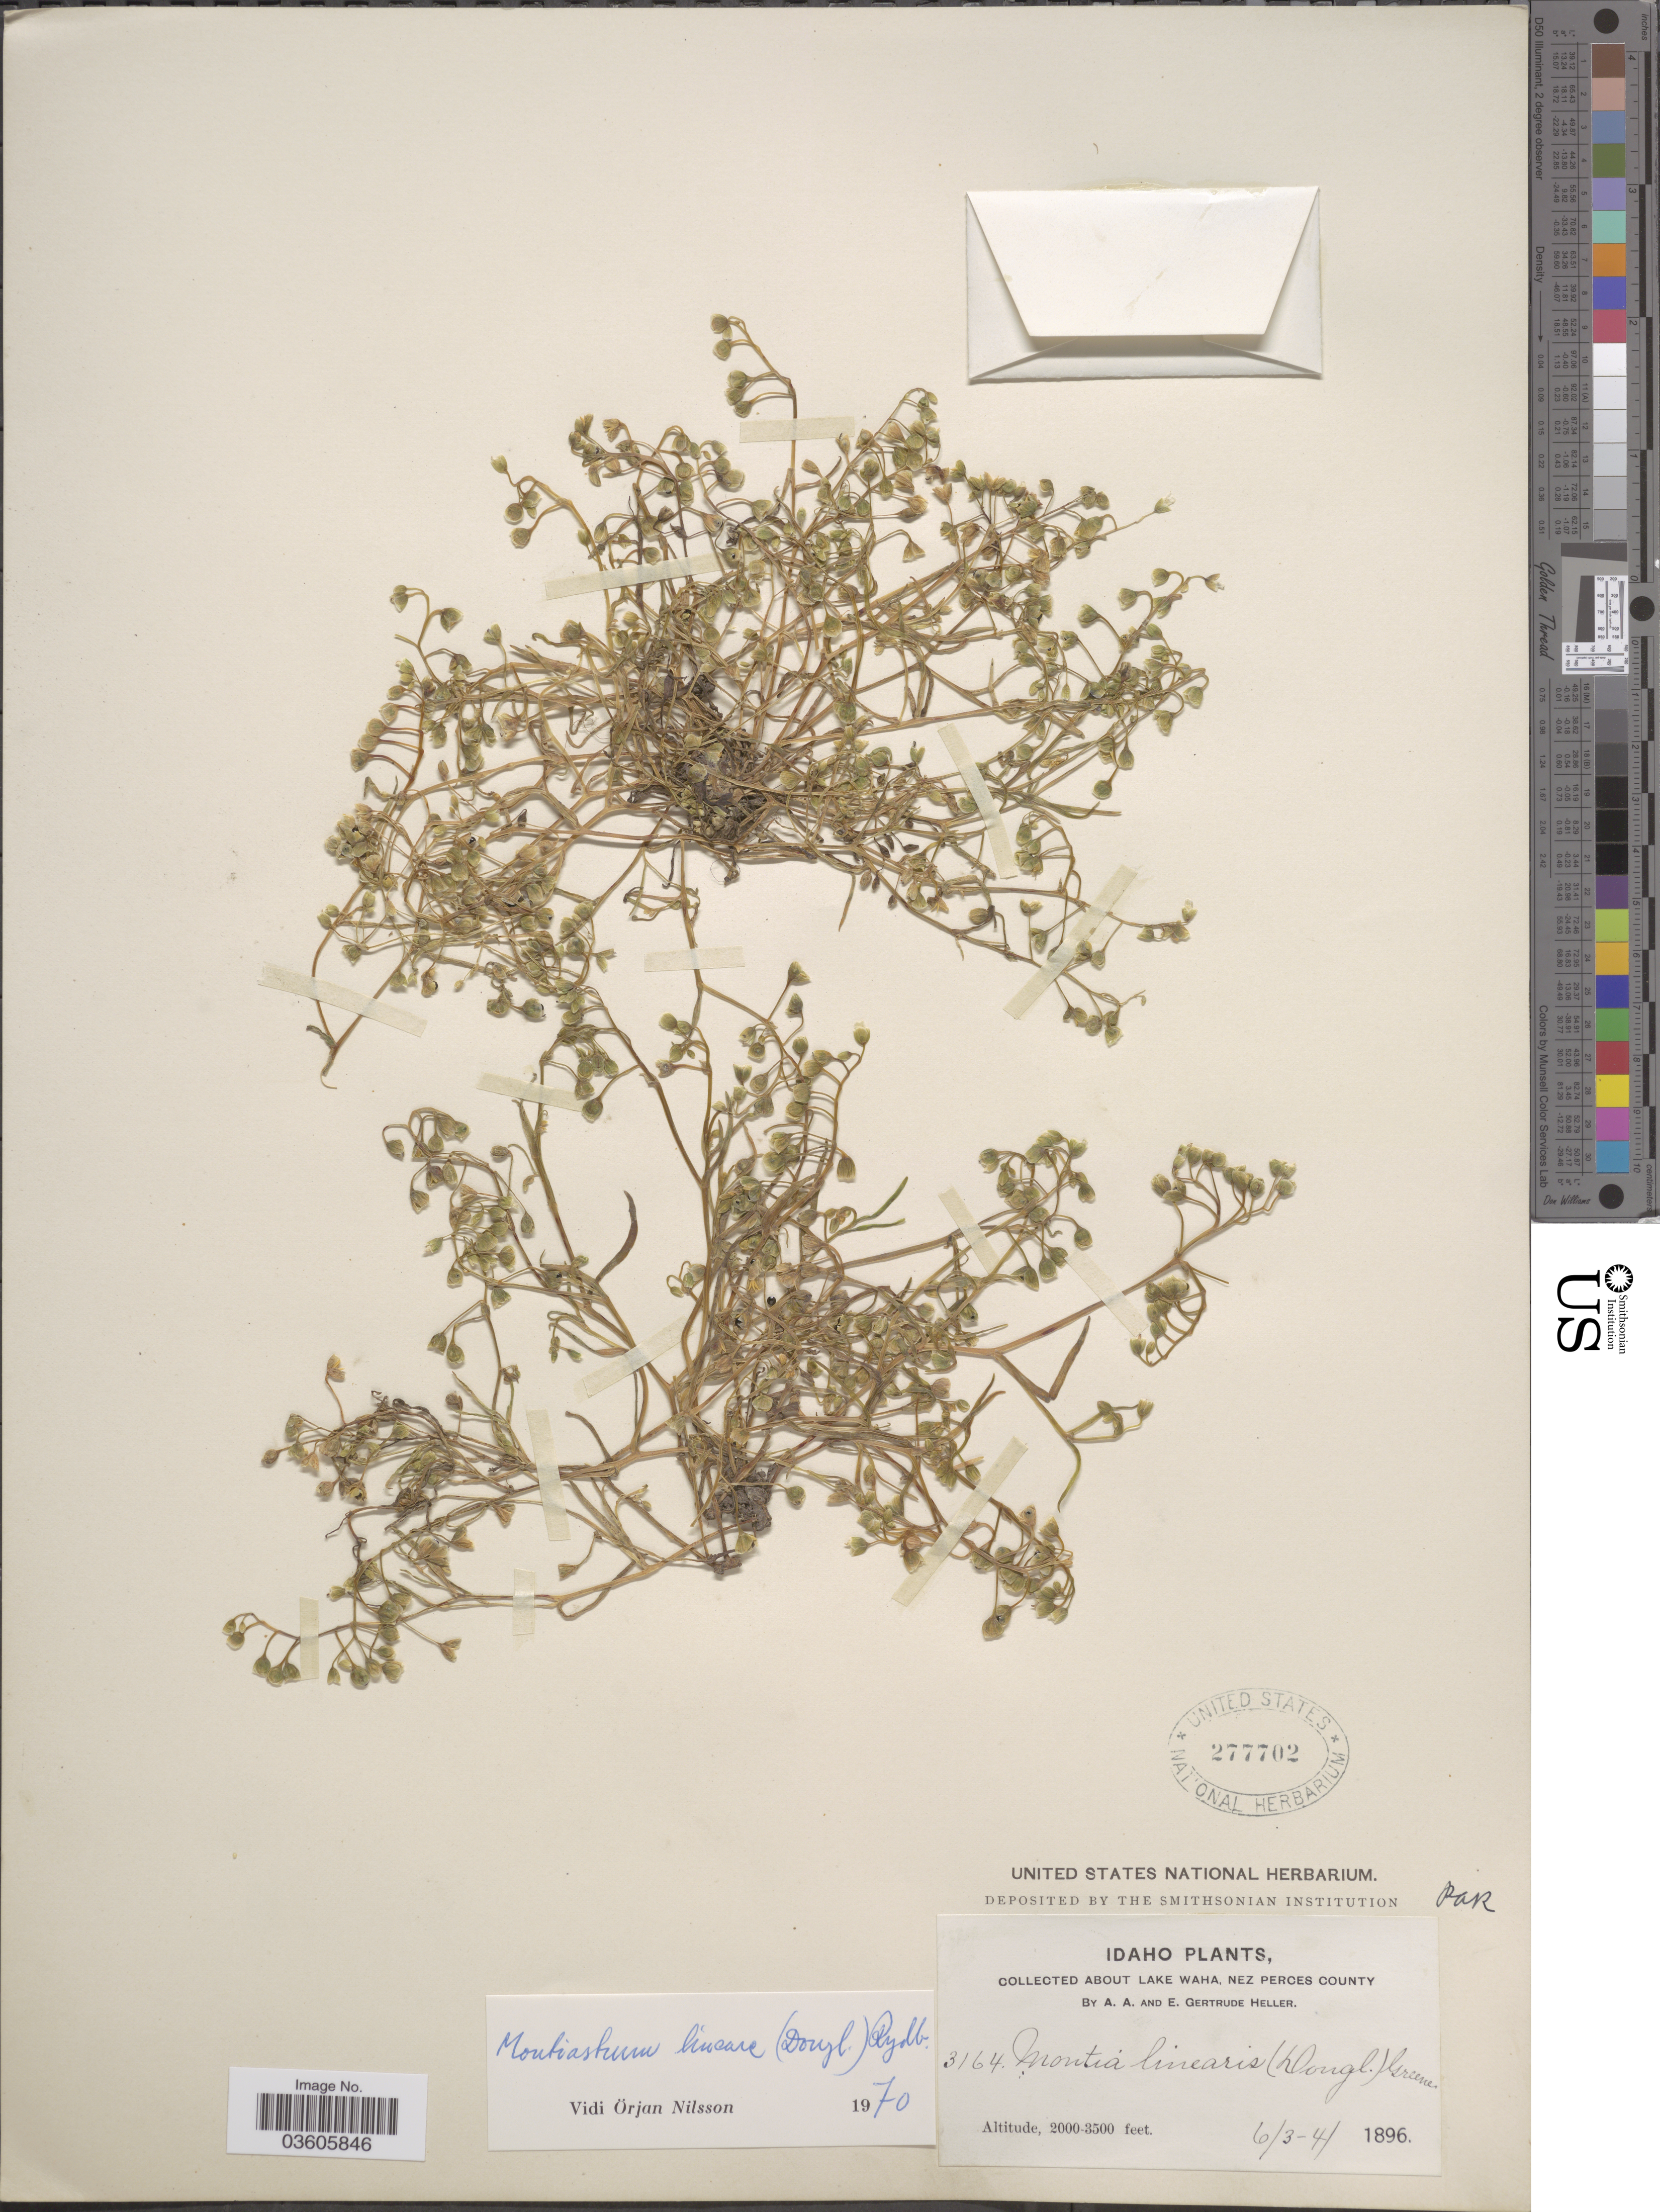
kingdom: Plantae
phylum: Tracheophyta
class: Magnoliopsida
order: Caryophyllales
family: Montiaceae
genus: Montia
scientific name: Montia linearis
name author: (Douglas) Greene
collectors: A. A. Heller & E. G. Heller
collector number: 3164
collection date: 1896-06-03/1896-06-04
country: United States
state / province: Idaho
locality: About Lake Waha, Nez Perces County.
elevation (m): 610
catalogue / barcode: US 277702